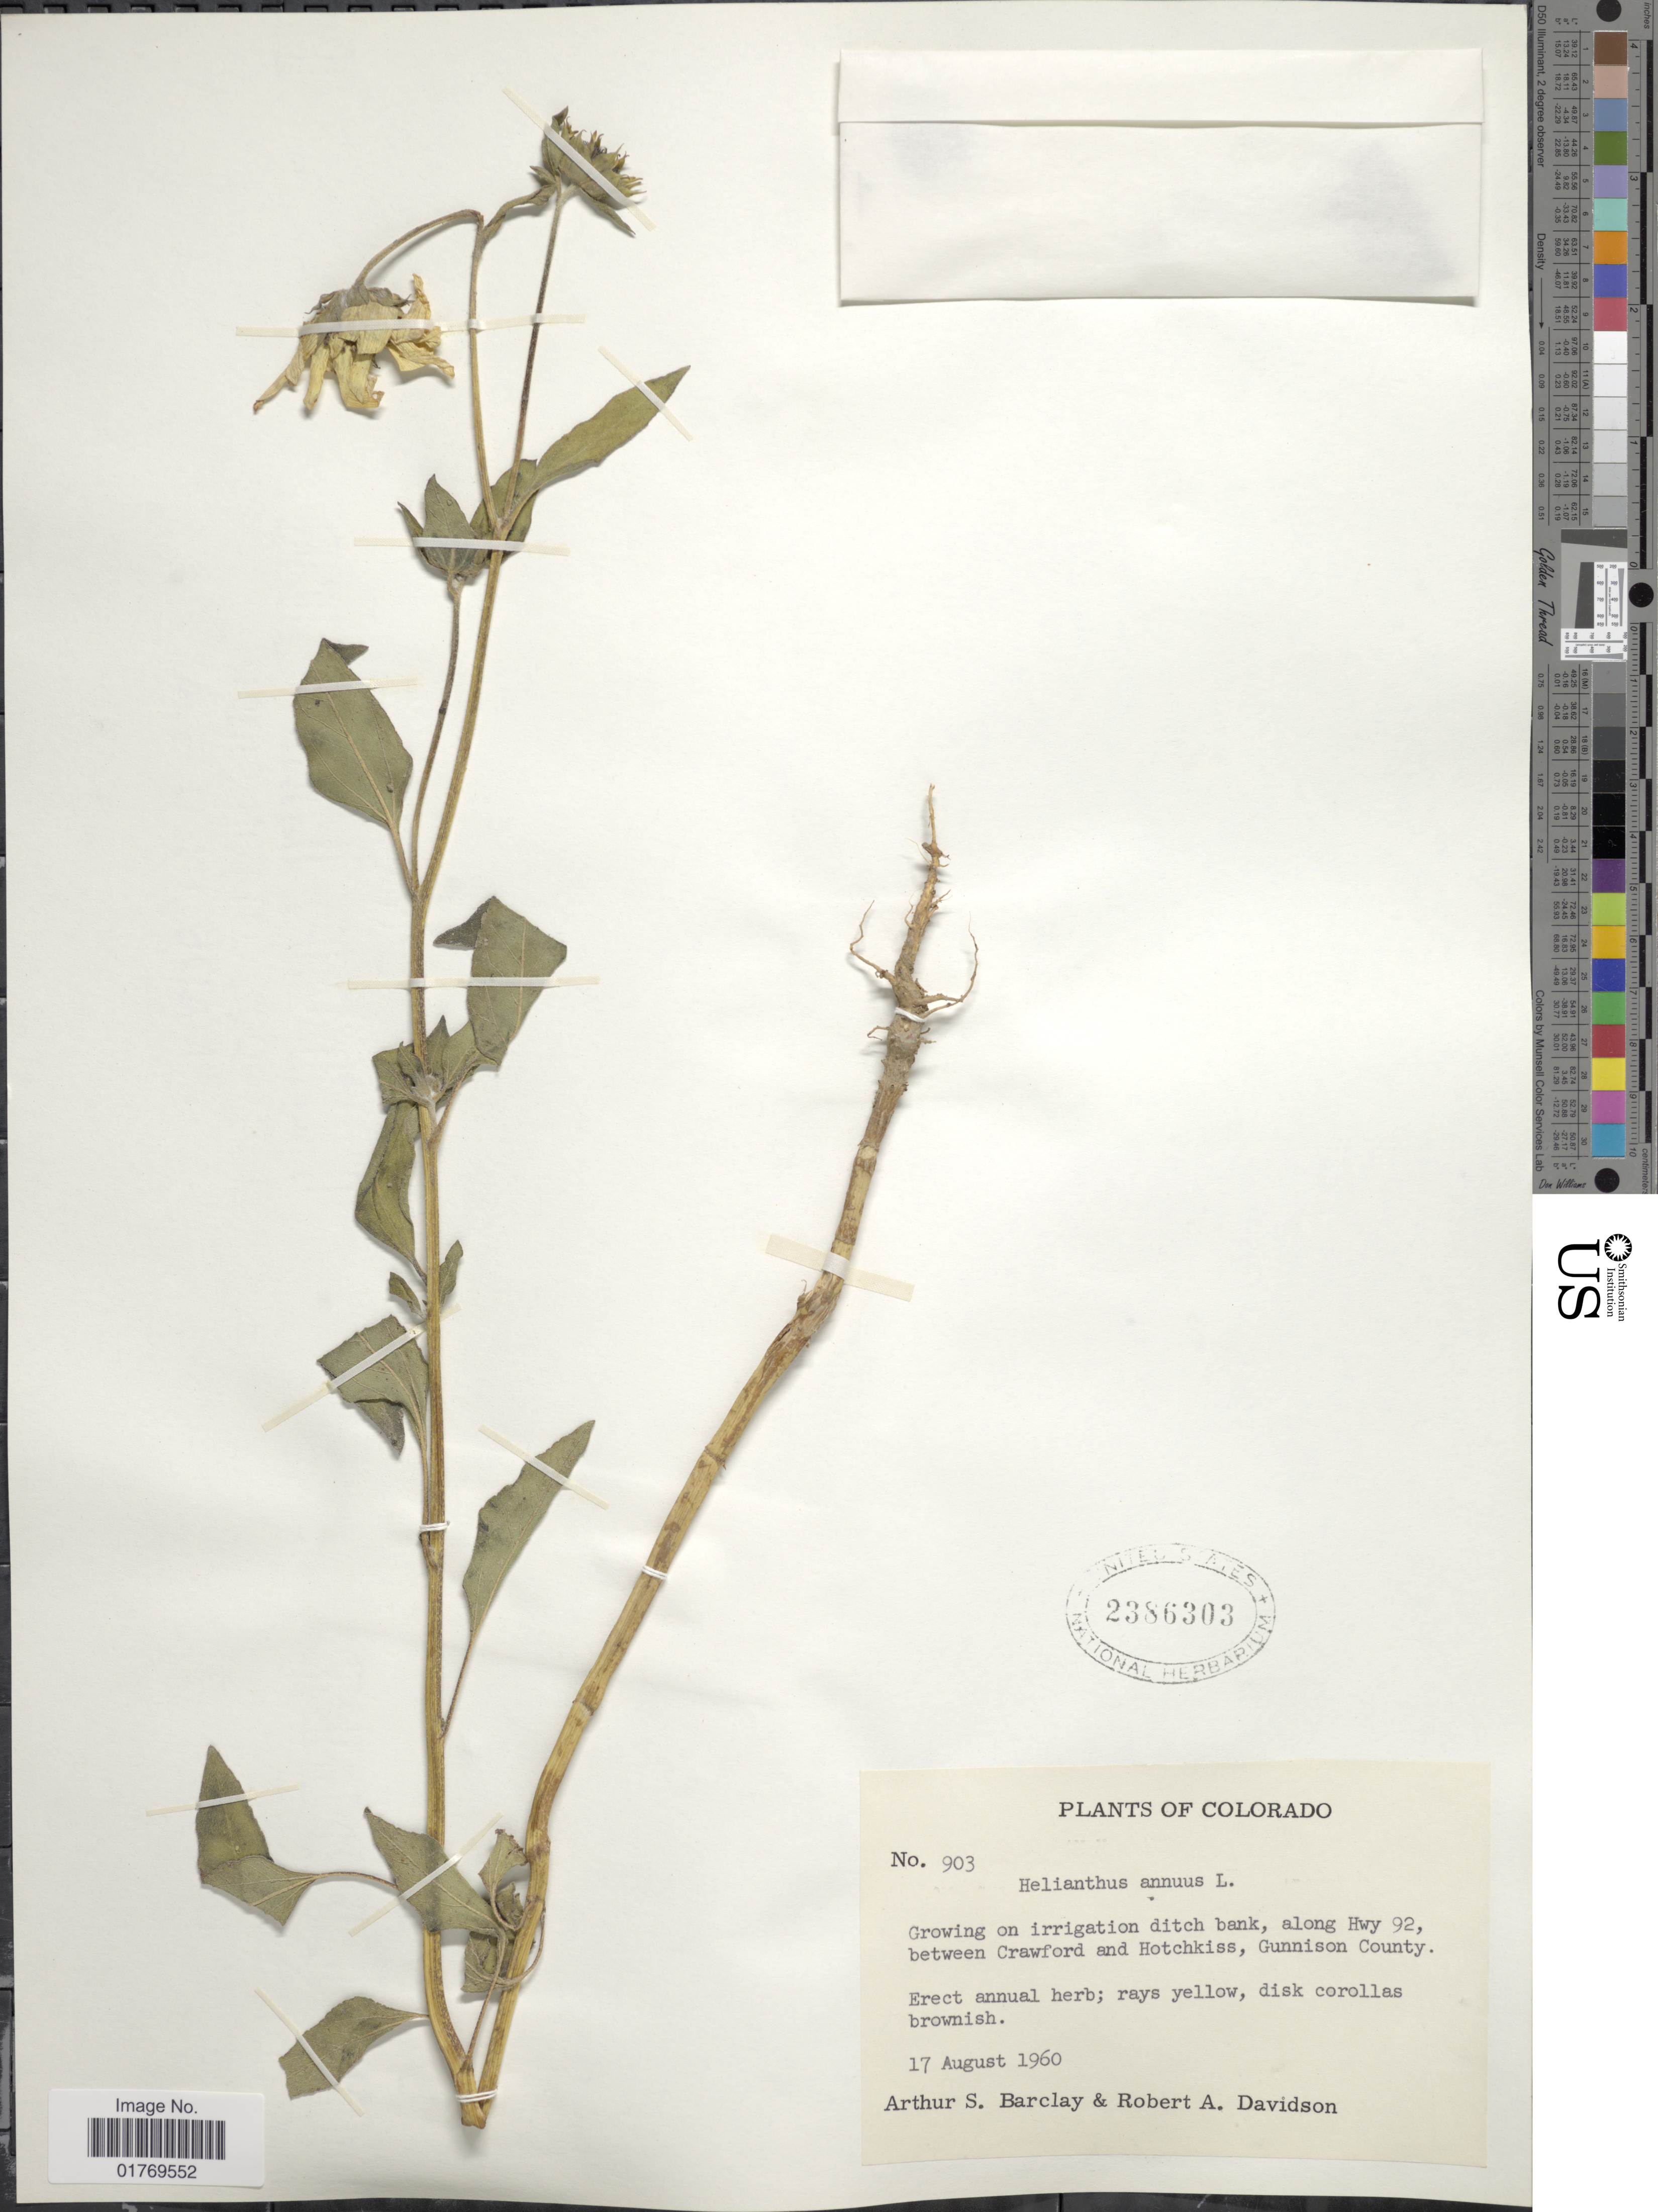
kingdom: Plantae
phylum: Tracheophyta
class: Magnoliopsida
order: Asterales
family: Asteraceae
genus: Helianthus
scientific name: Helianthus annuus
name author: L.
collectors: A. S. Barclay & R. A. Davidson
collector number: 903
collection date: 1960-08-17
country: United States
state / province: Colorado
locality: Growing on irrigation ditch bank, along Hwy 92, between Crawford and Hotchkiss, Gunnison County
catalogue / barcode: US 2386303